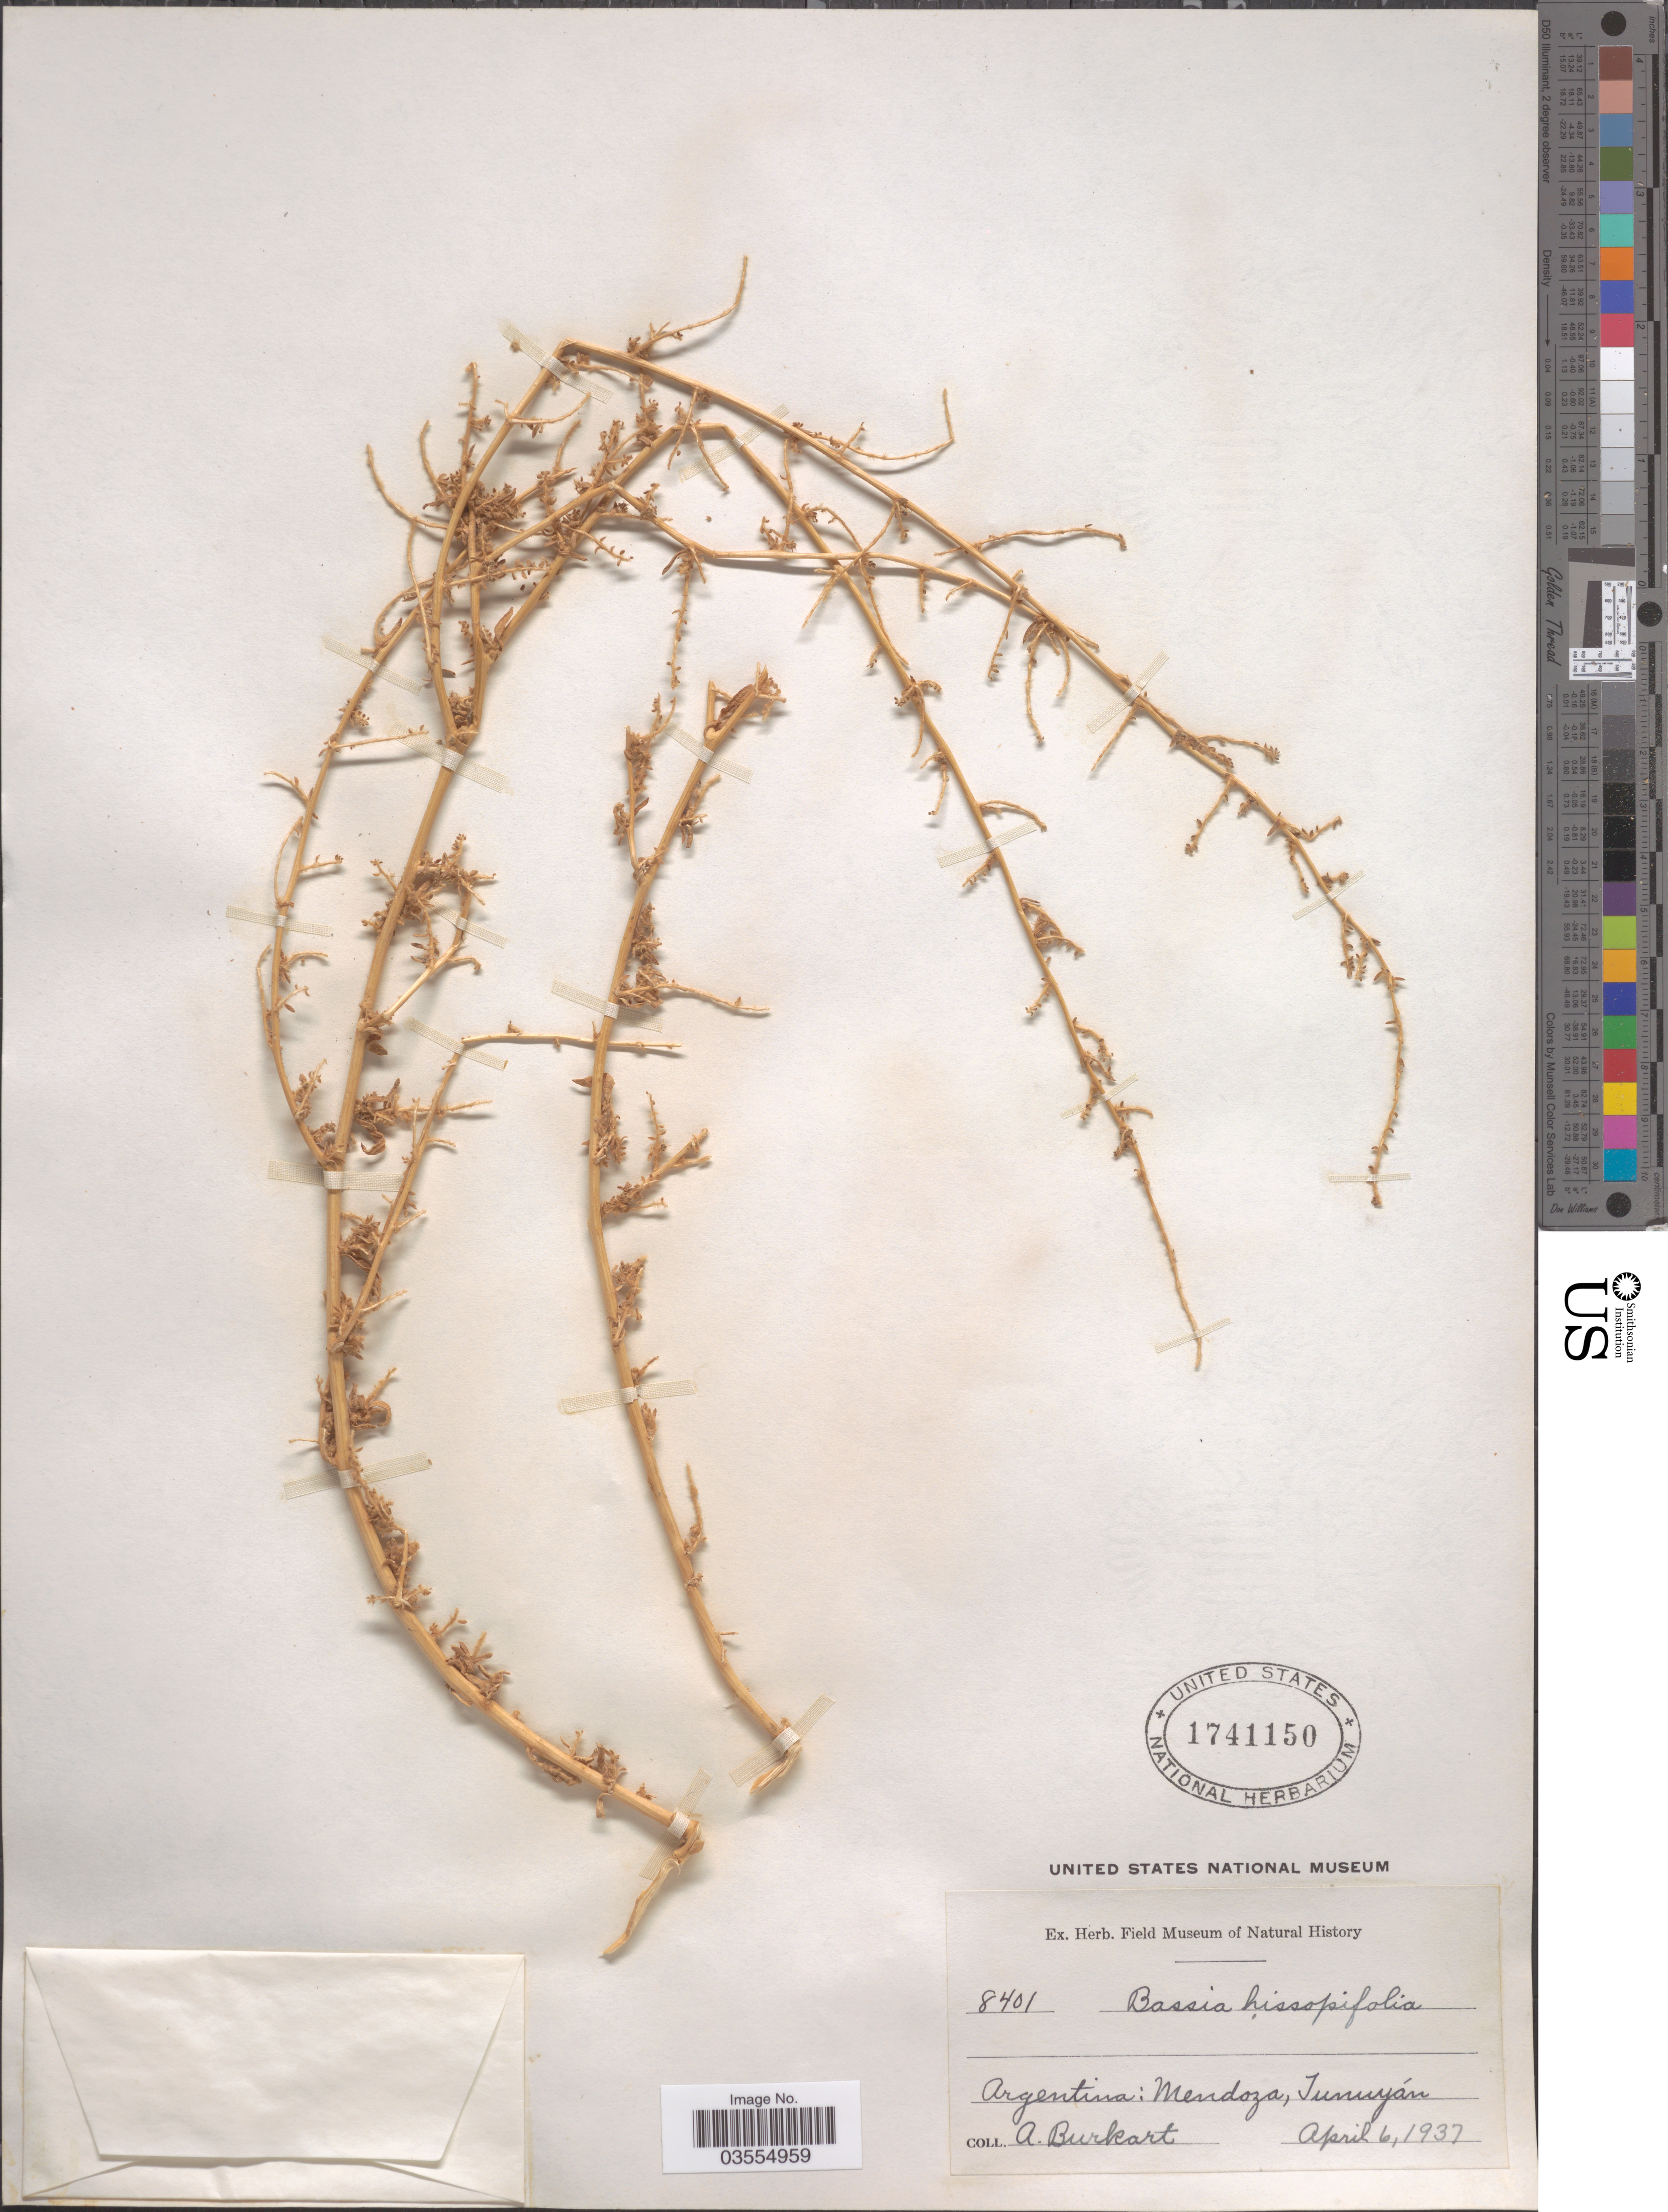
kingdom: Plantae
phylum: Tracheophyta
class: Magnoliopsida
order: Caryophyllales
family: Amaranthaceae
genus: Bassia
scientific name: Bassia hyssopifolia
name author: (Pall.) Kuntze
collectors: A. E. Burkart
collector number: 8401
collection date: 1937-04-06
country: Argentina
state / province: Mendoza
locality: Tunuyán.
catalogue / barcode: US 1741150